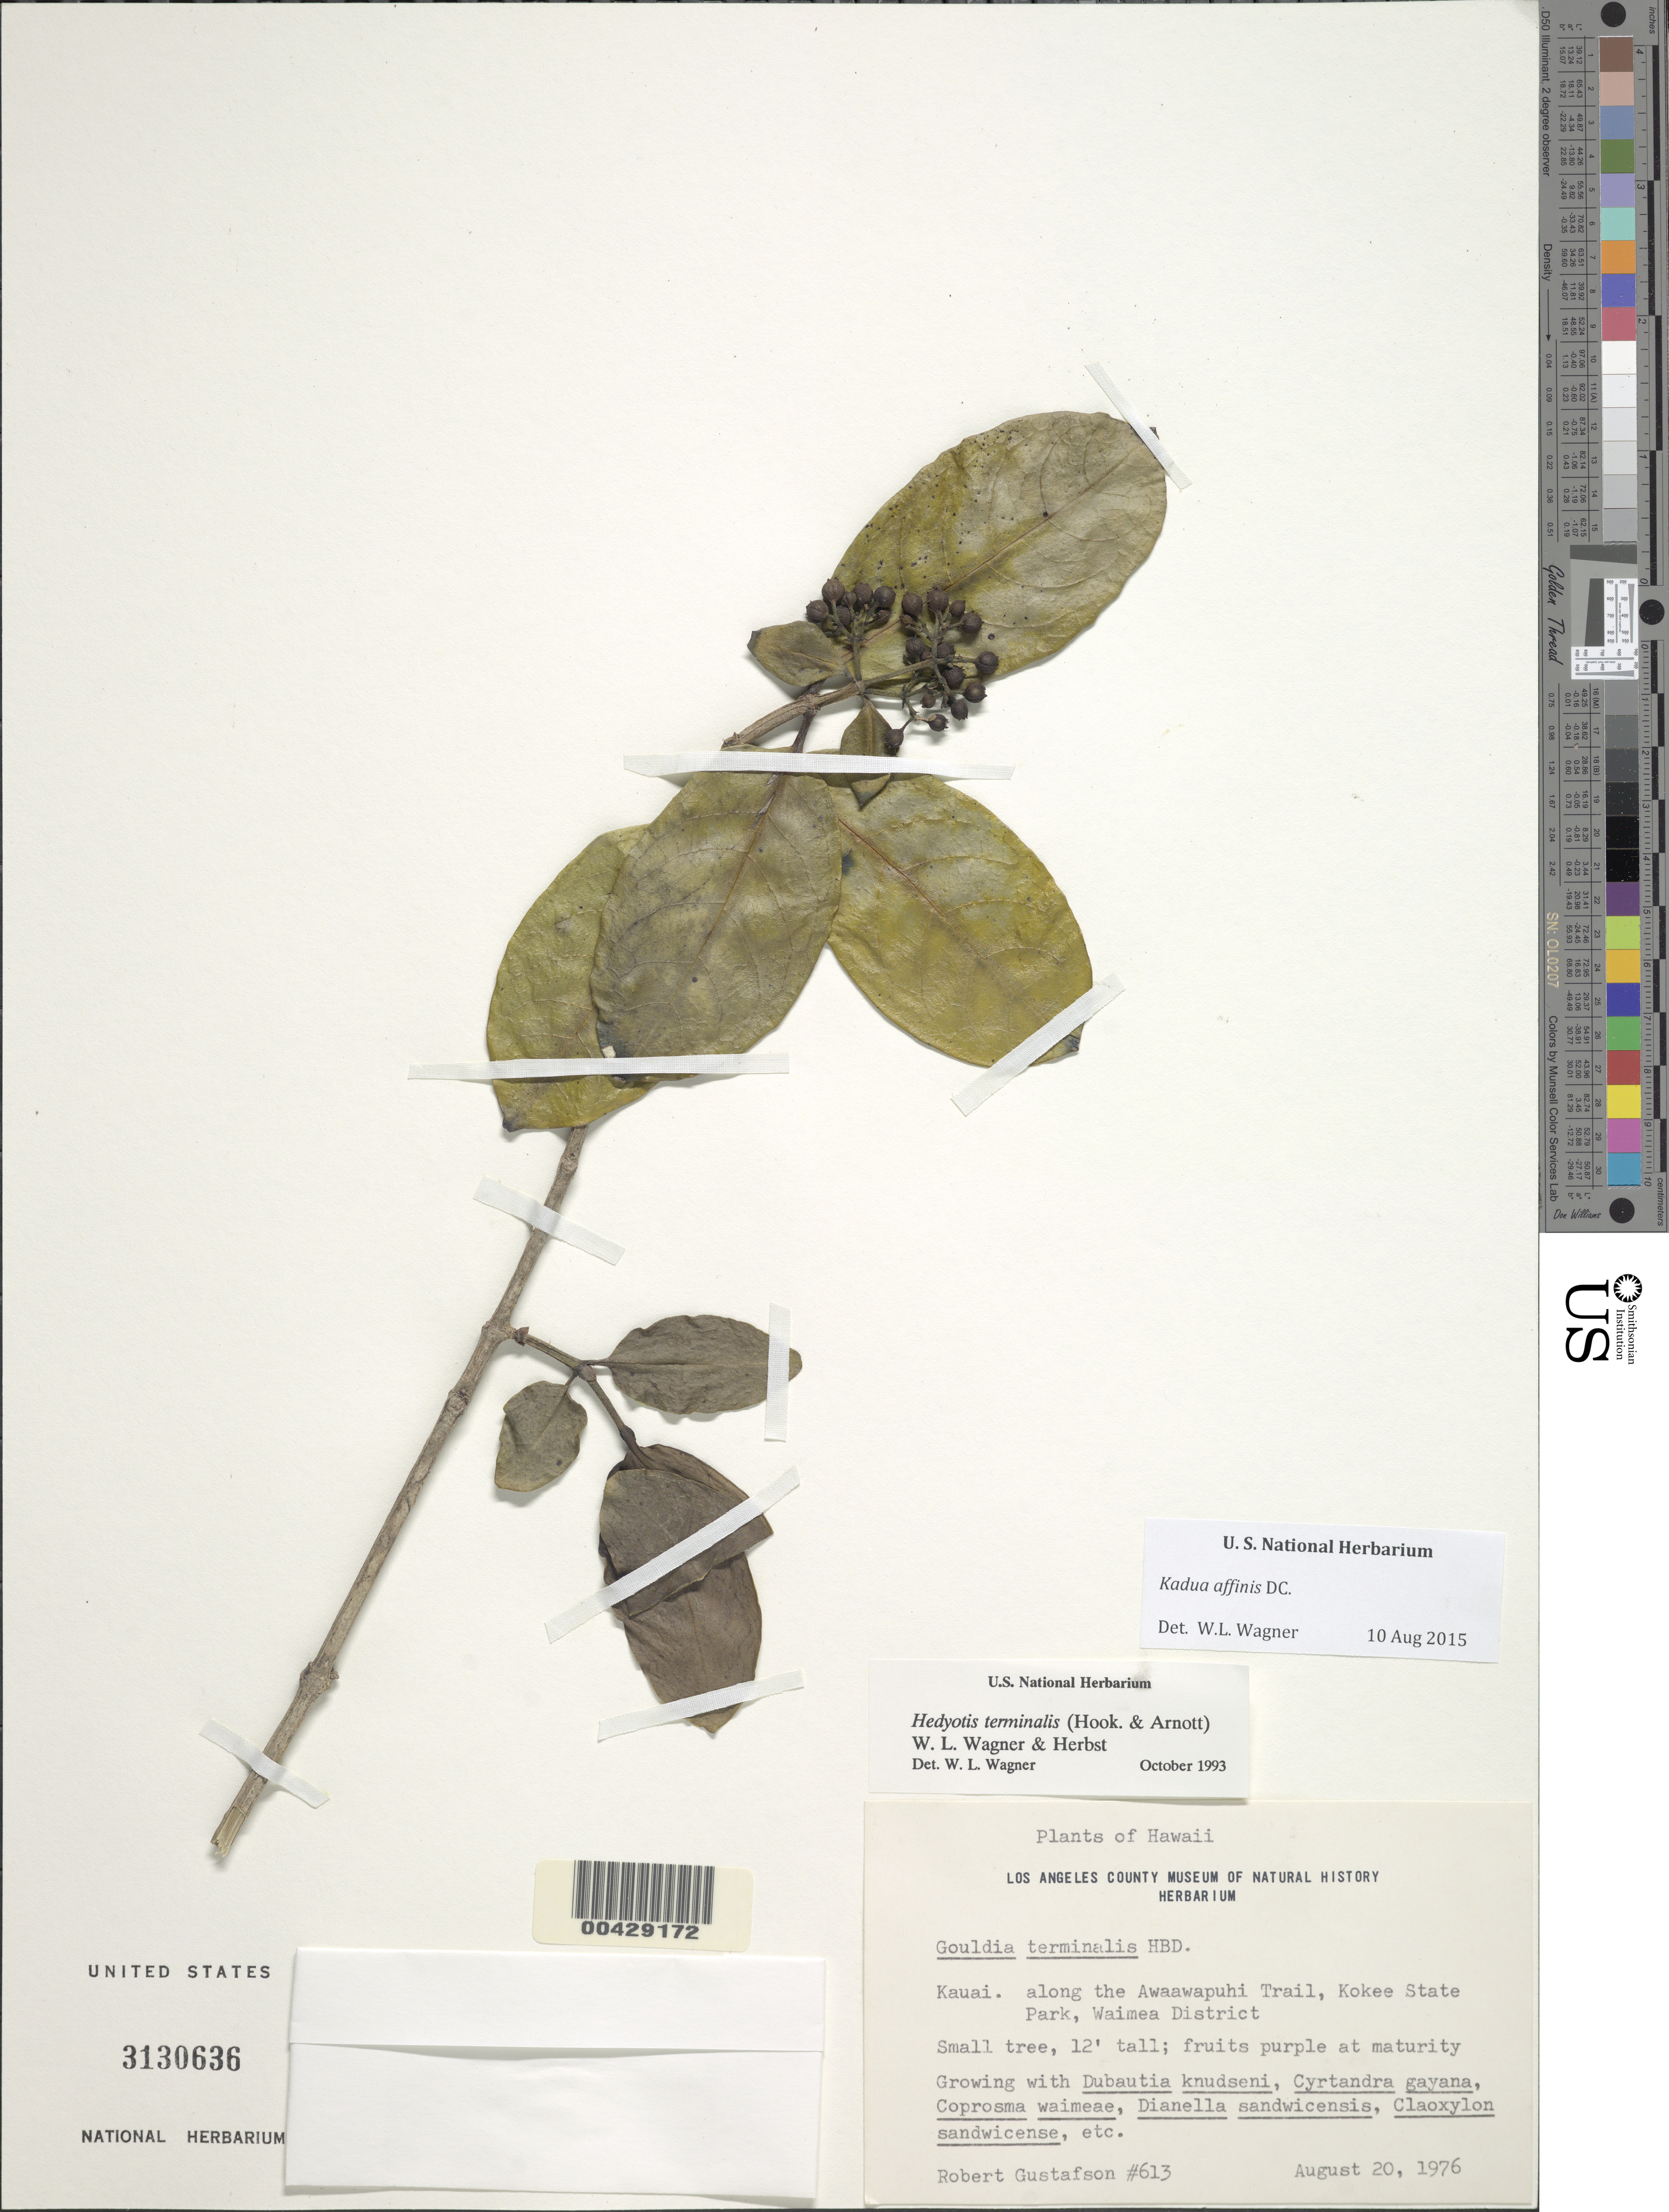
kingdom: Plantae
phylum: Tracheophyta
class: Magnoliopsida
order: Gentianales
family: Rubiaceae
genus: Kadua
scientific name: Kadua affinis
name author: DC.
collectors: R. Gustafson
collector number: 613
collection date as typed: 20 Aug 1976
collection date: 1976-08-20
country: United States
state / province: Hawaii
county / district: Kauai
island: Kaua'i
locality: Along the Awaawapuhi Trail, Kokee State Park, Waimea District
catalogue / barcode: US 3130636